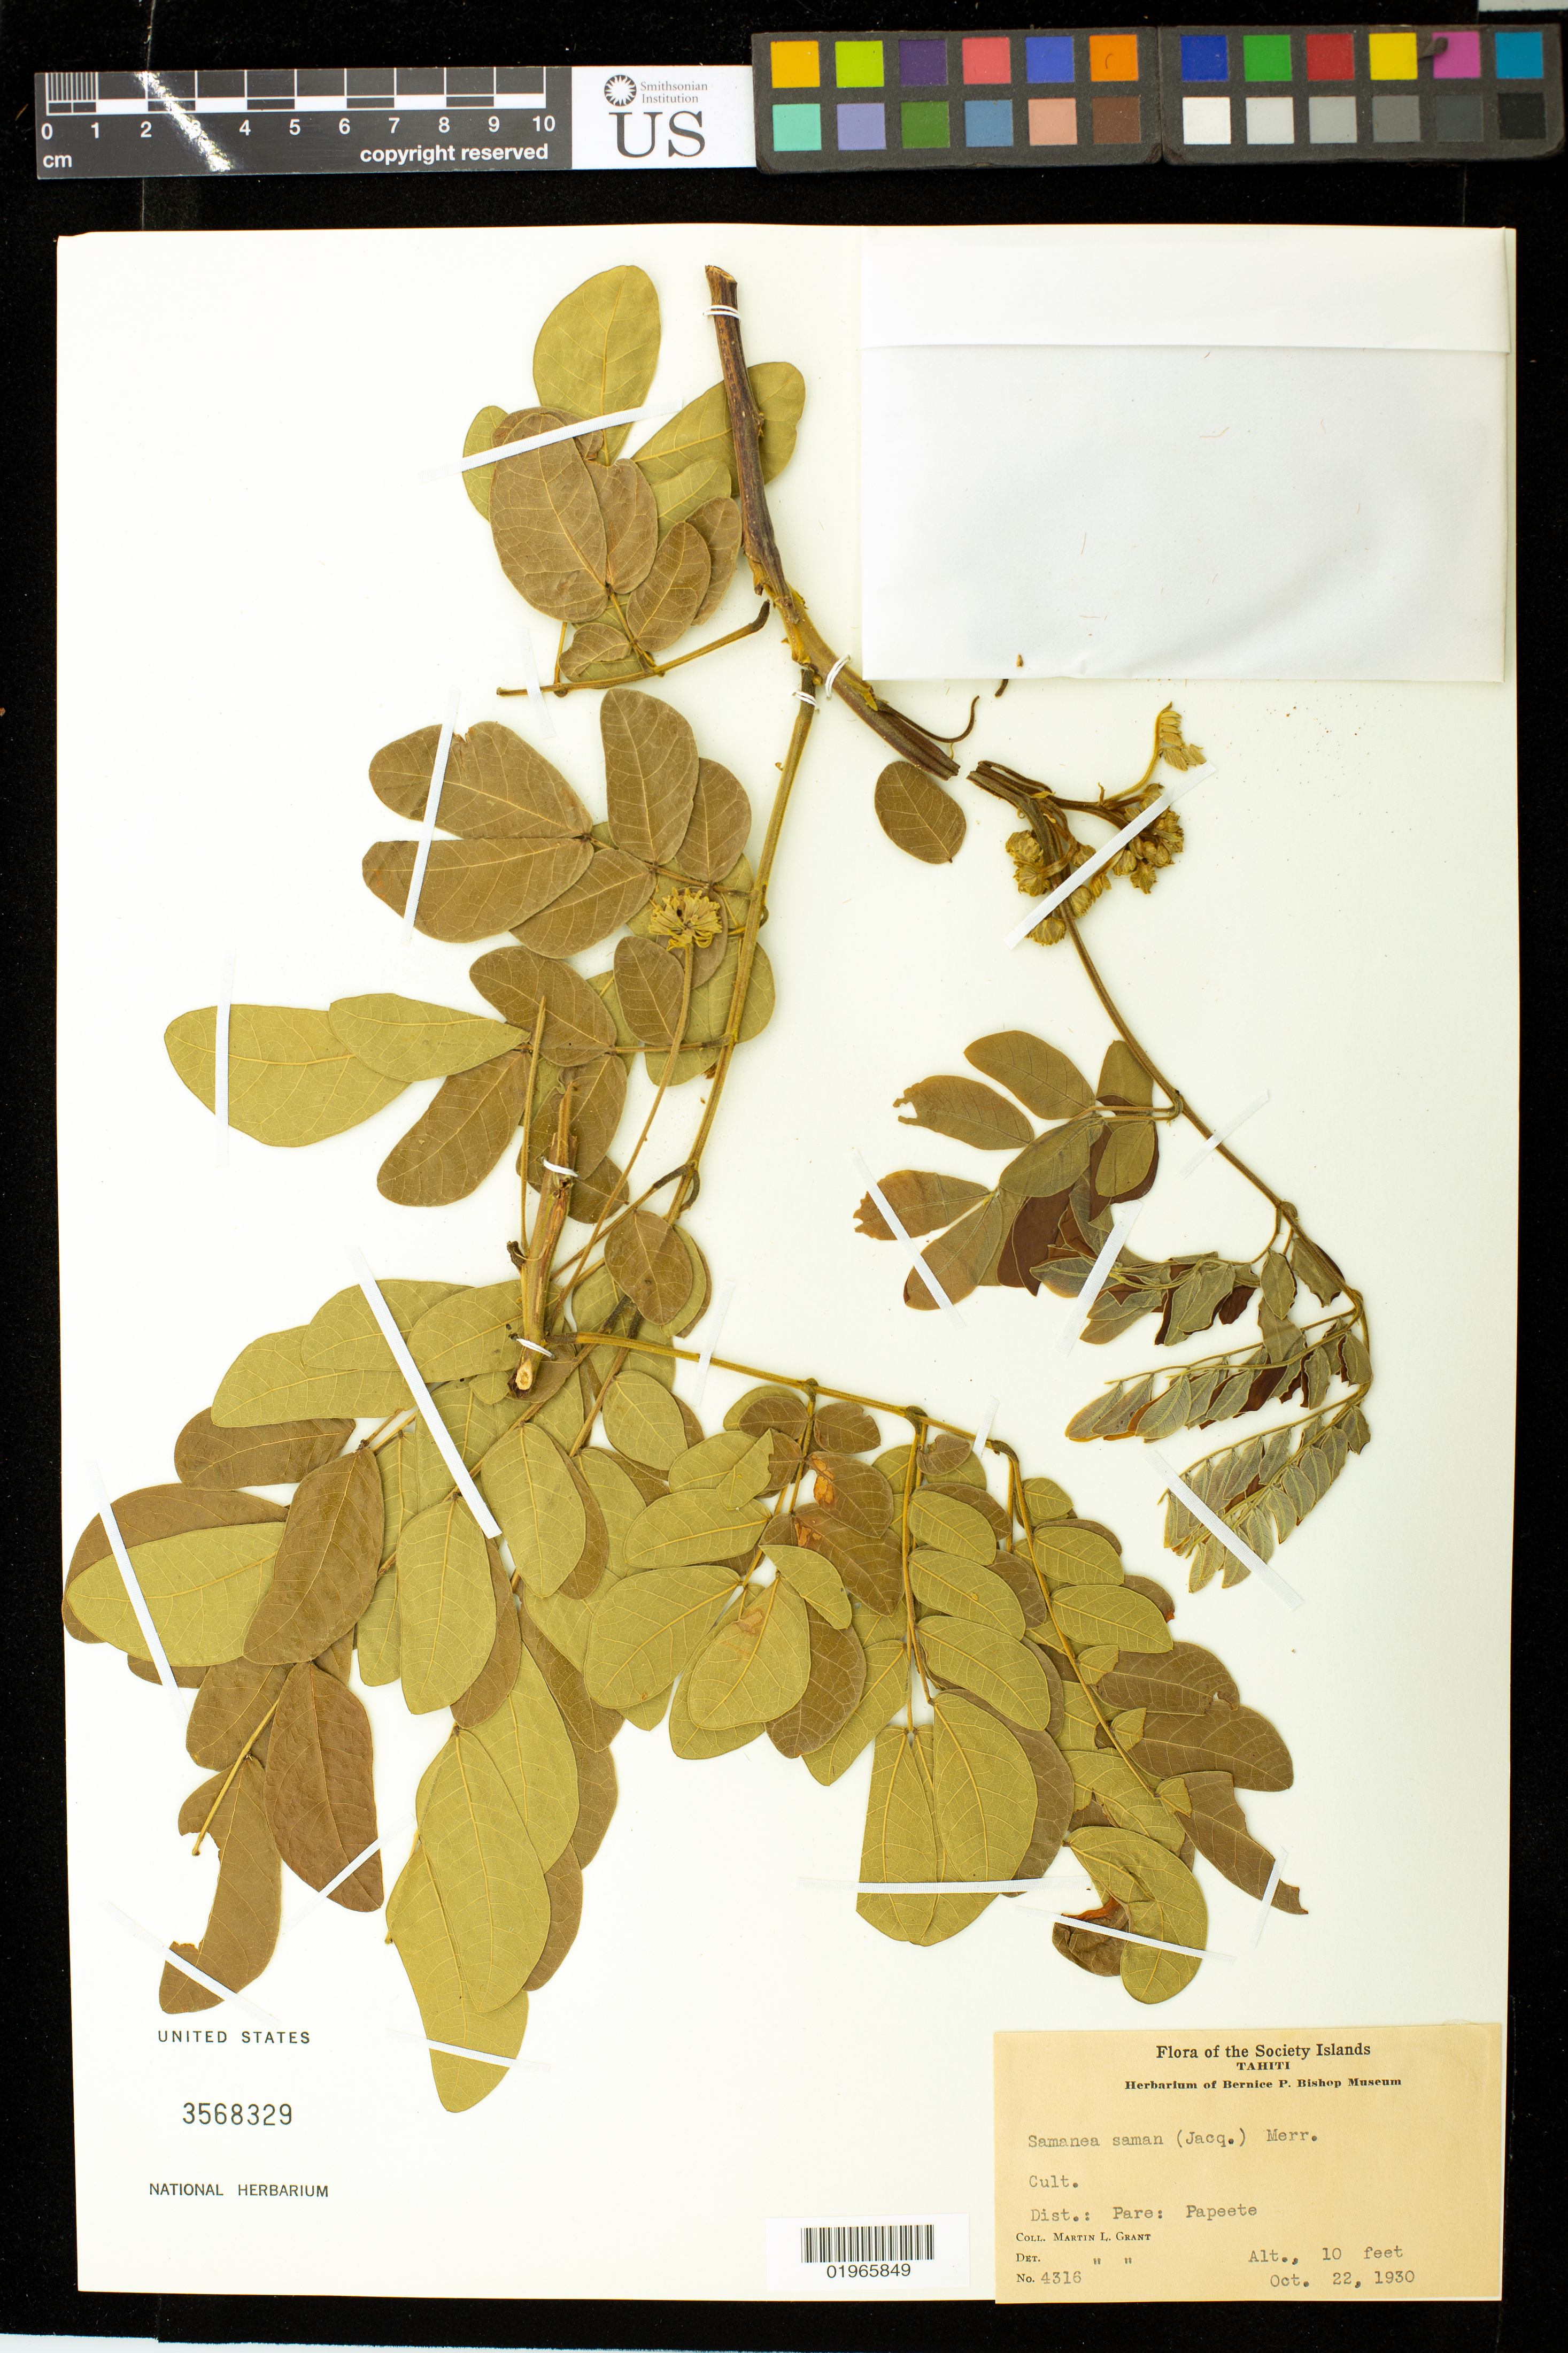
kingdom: Plantae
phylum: Tracheophyta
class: Magnoliopsida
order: Fabales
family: Fabaceae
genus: Samanea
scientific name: Samanea saman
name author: (Jacq.) Merr.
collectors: M. L. Grant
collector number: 4316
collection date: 1930-10-22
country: French Polynesia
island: Tahiti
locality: The Society Islands. Tahiti. District: Pare: Papeete.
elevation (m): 3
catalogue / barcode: US 3568329